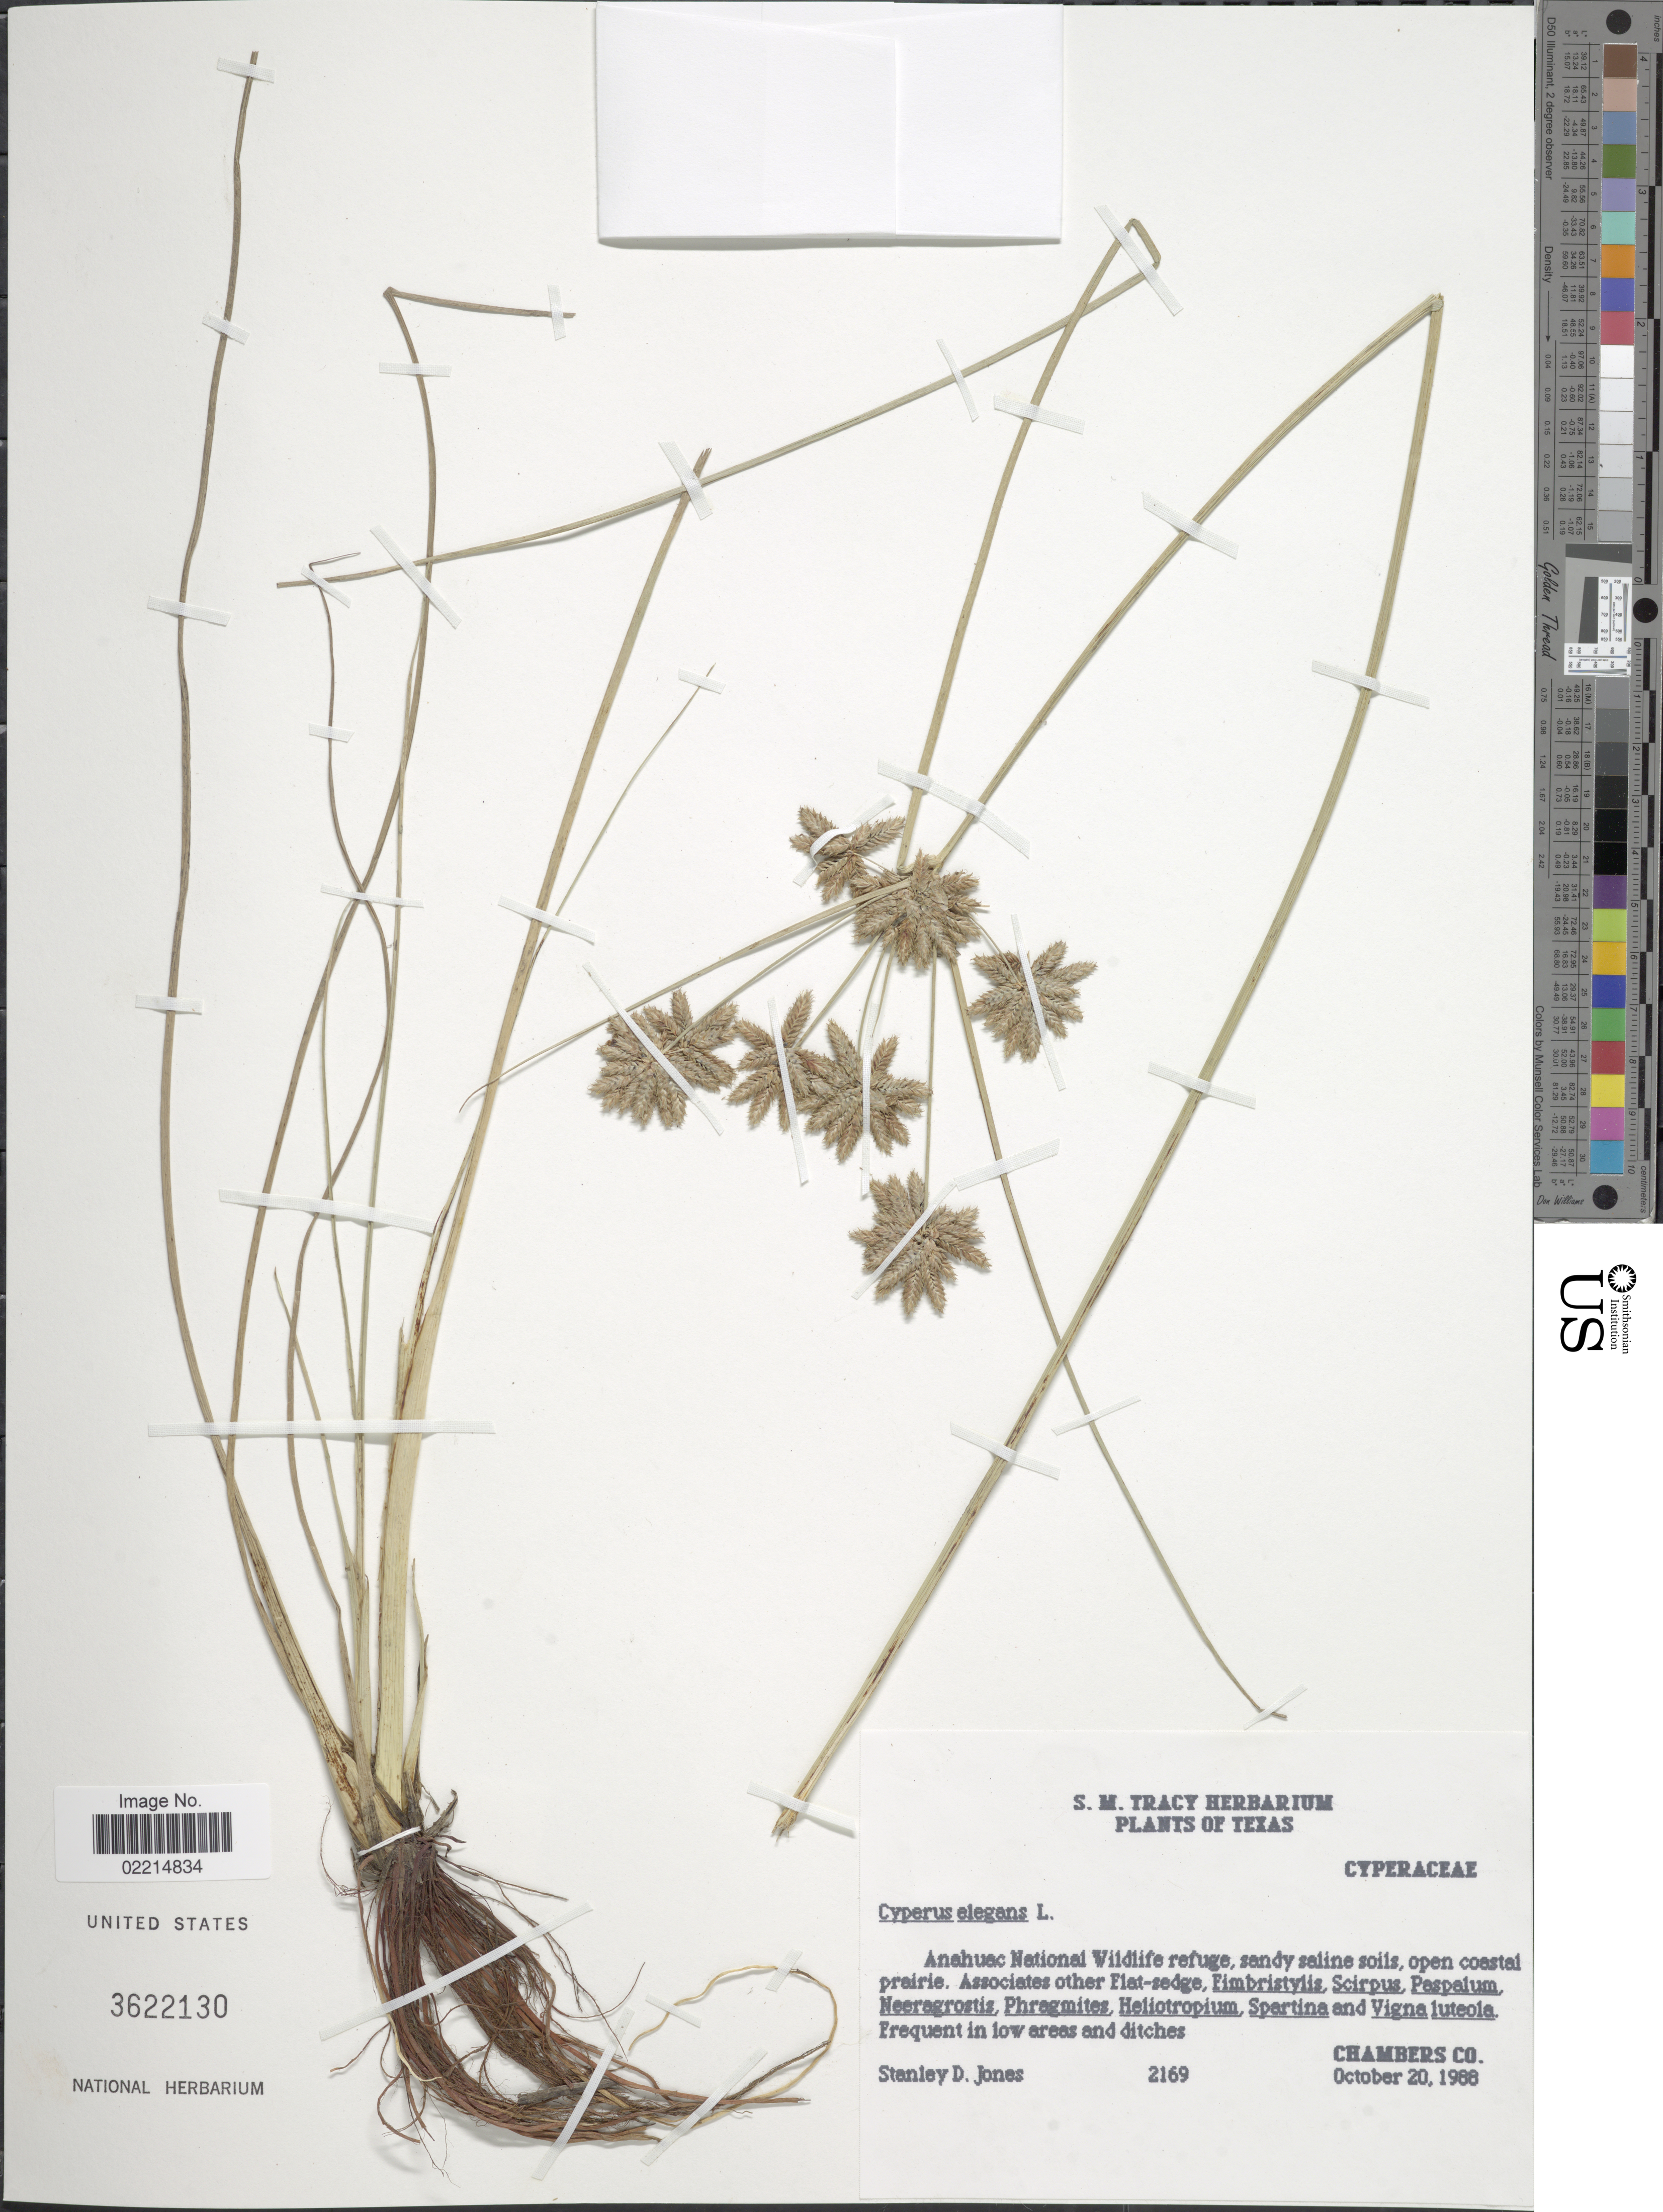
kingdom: Plantae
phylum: Tracheophyta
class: Liliopsida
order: Poales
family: Cyperaceae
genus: Cyperus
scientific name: Cyperus elegans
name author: L.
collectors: S. D. Jones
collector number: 2169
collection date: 1988-10-20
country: United States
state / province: Texas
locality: Anahuac National Wildlife refuge, open coastal prairie, Chambers Co.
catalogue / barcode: US 3622130